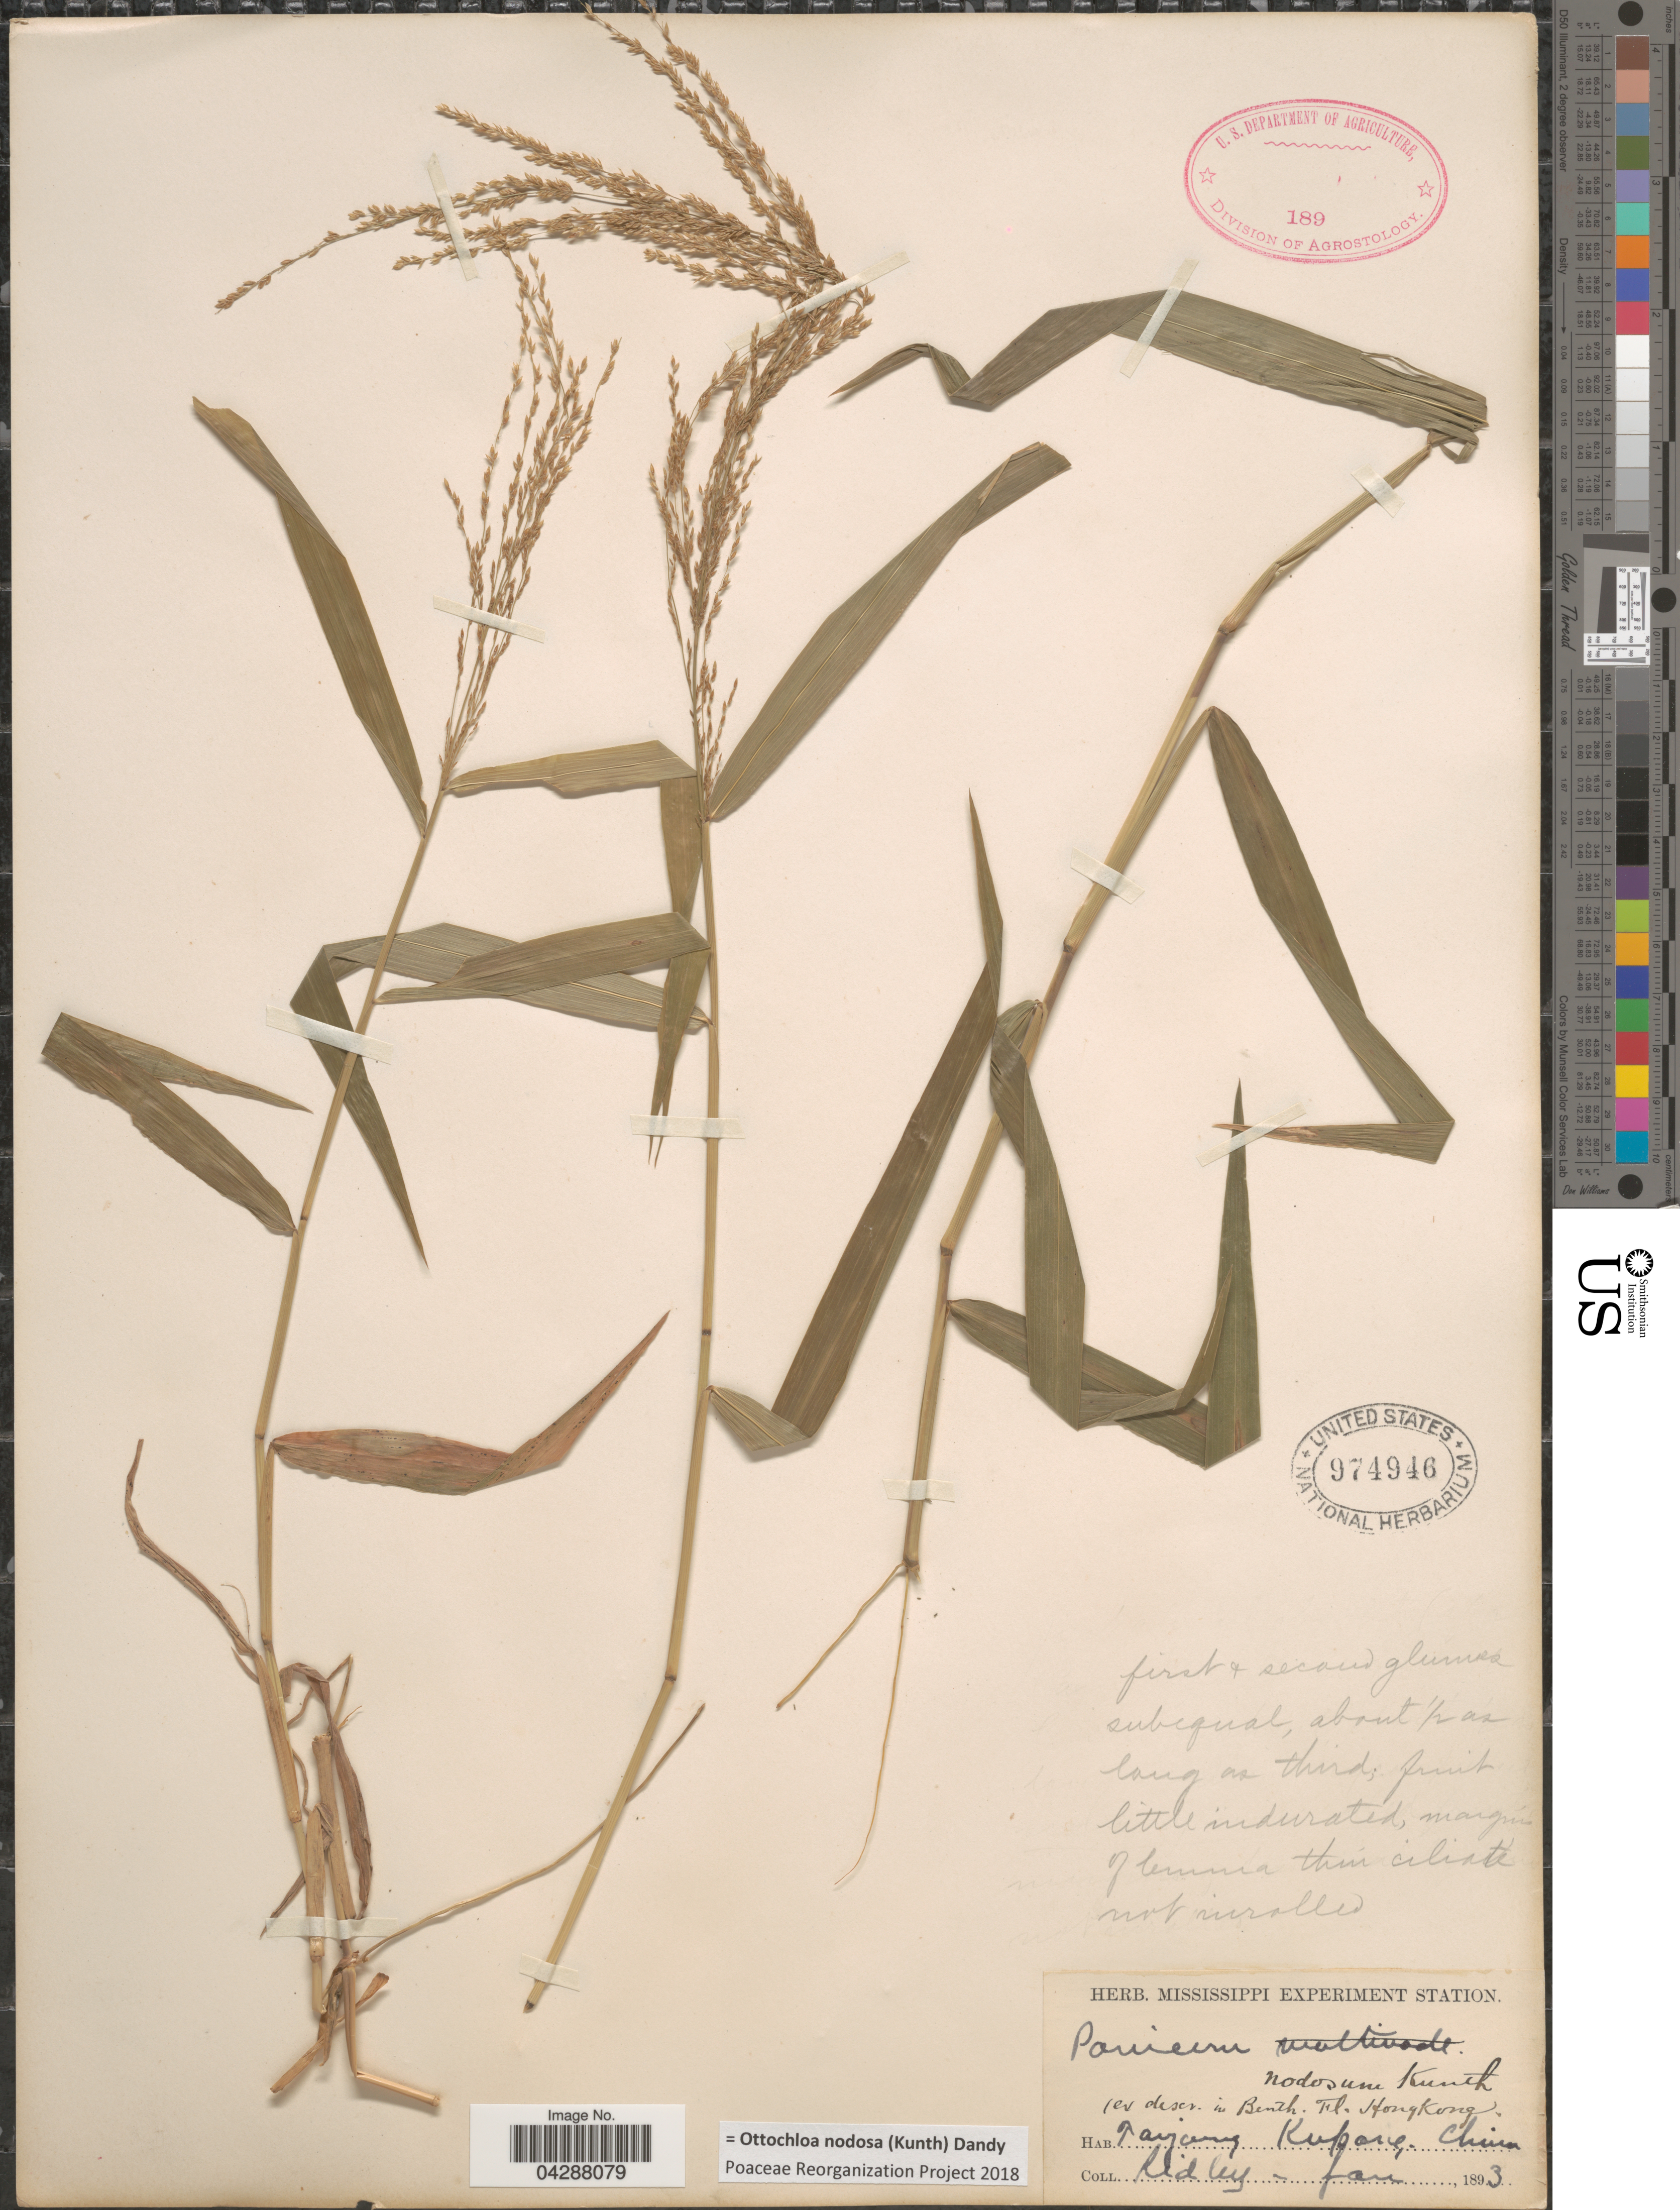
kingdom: Plantae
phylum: Tracheophyta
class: Liliopsida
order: Poales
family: Poaceae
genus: Ottochloa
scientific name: Ottochloa nodosa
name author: (Kunth) Dandy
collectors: -. Ridley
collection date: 1893-01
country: China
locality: Tanjang Kupane. [interpreted]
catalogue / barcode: US 974946